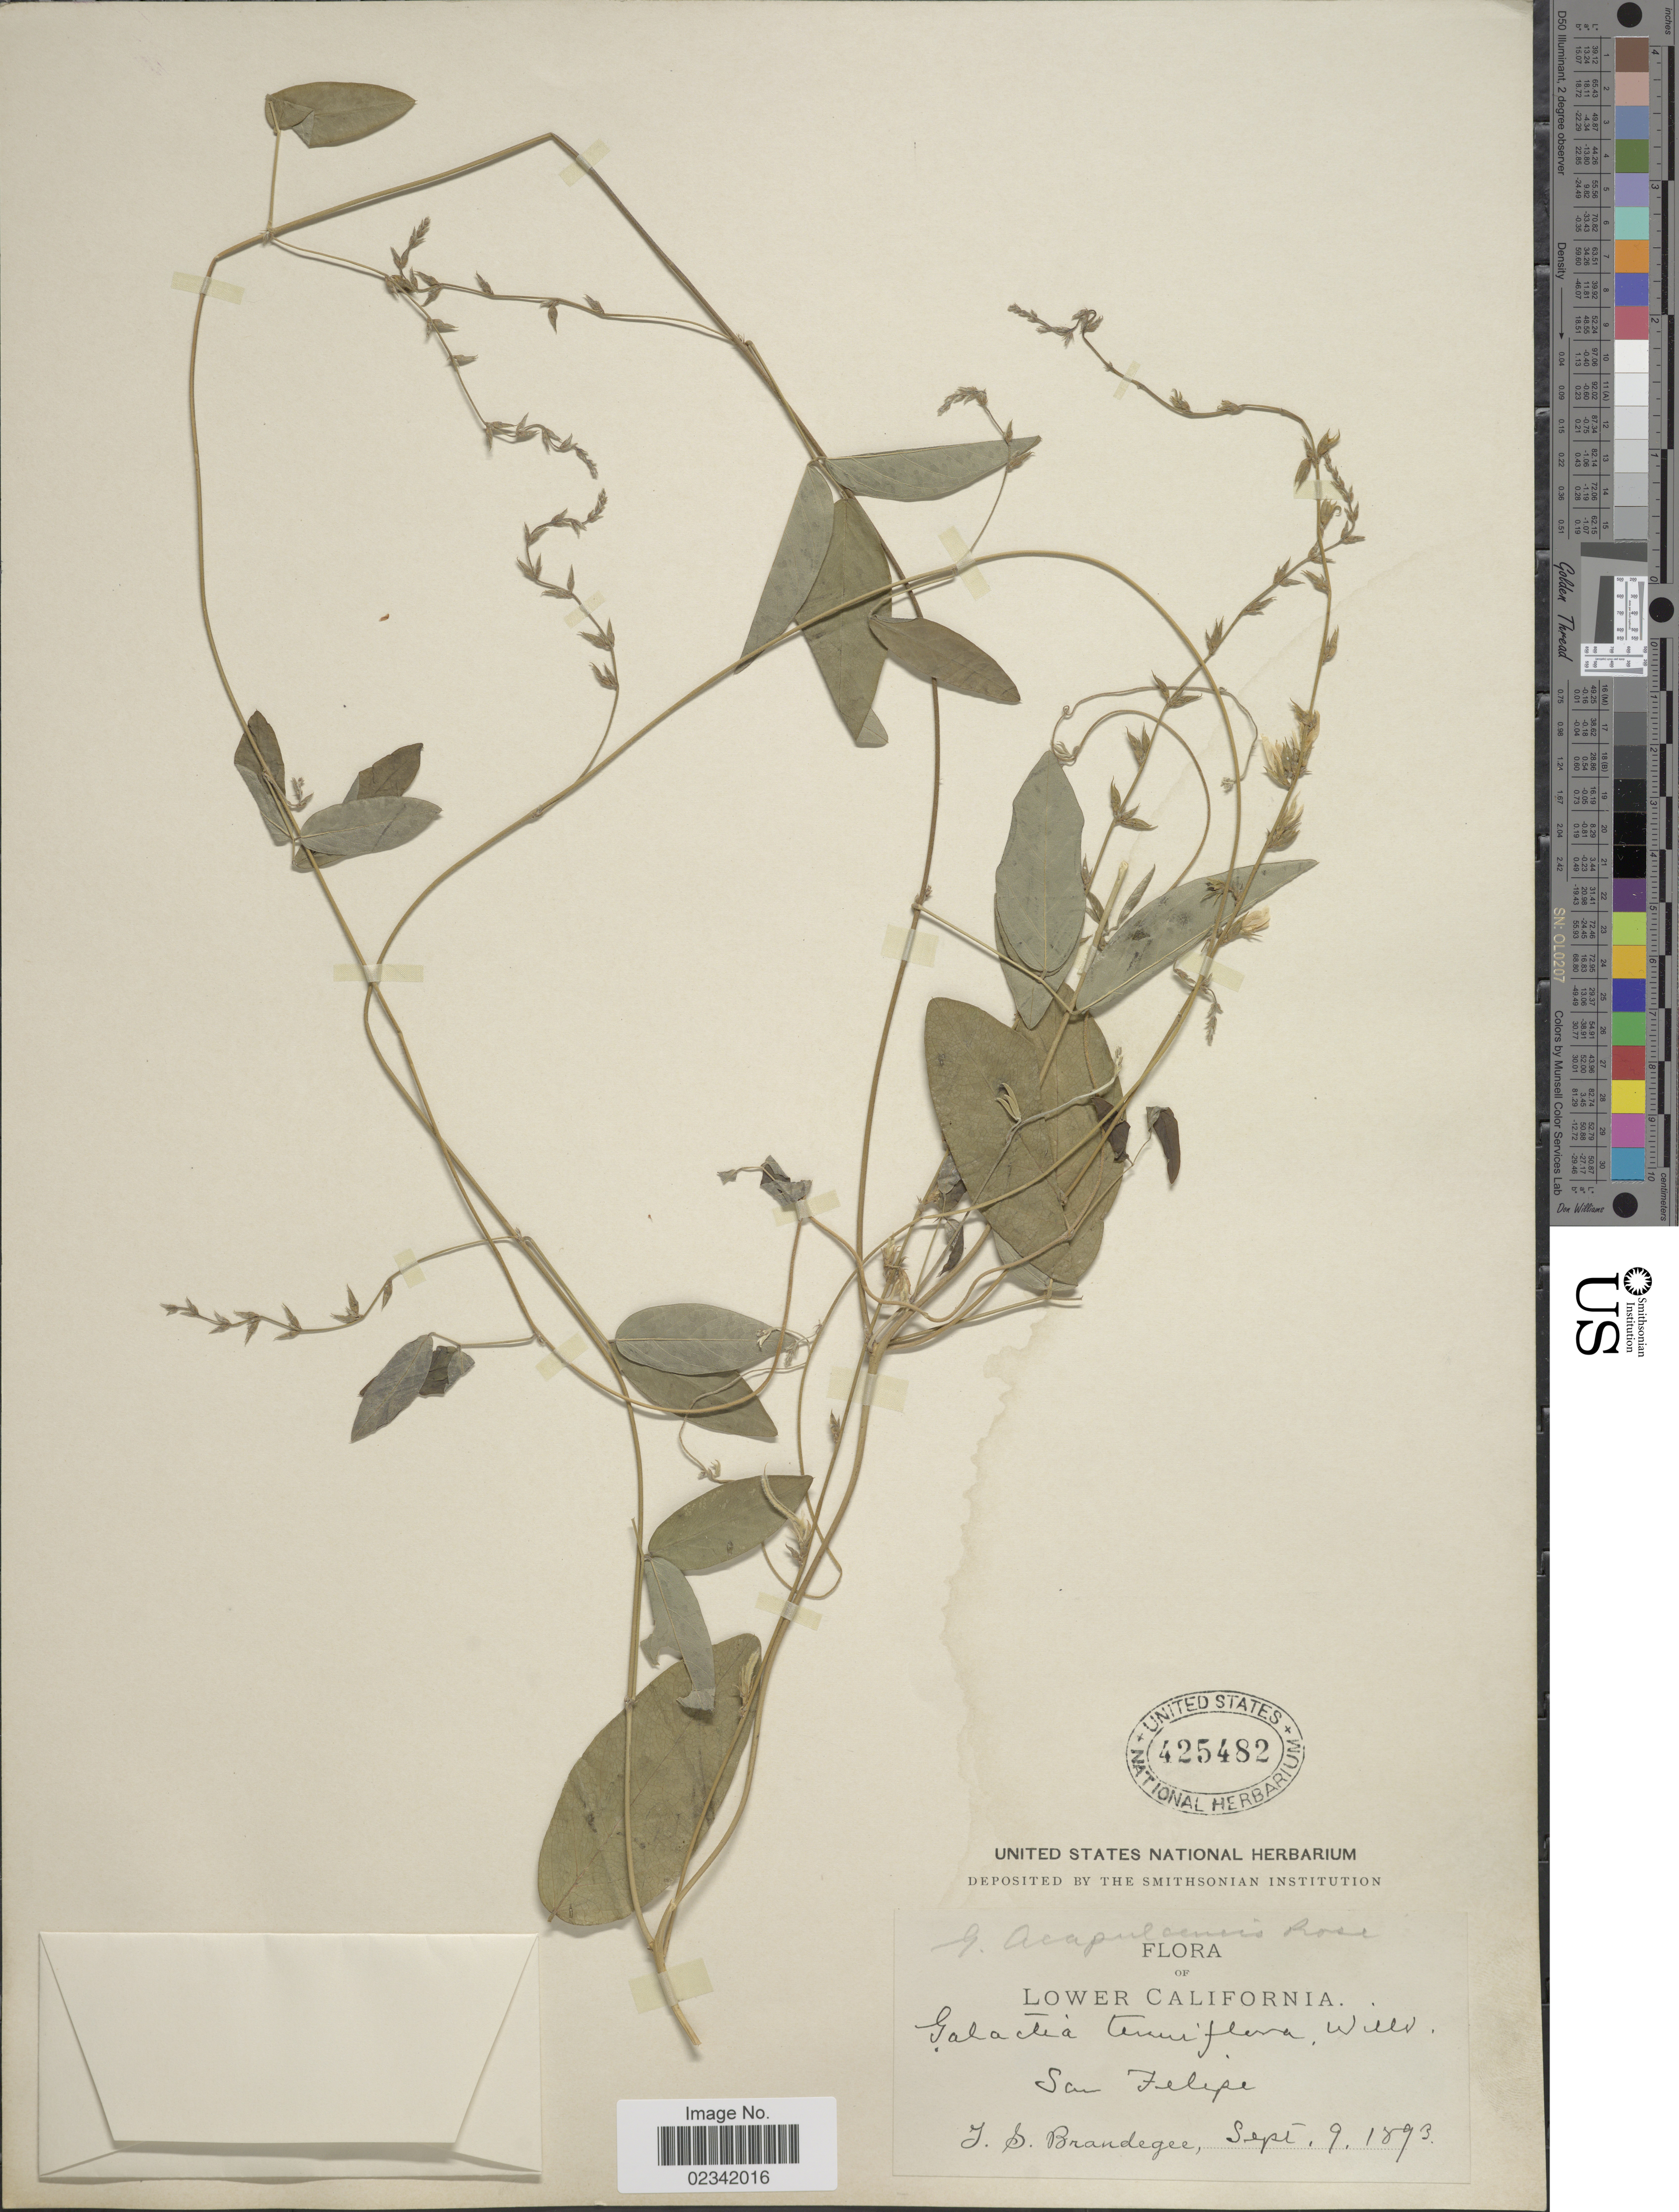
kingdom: Plantae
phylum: Tracheophyta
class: Magnoliopsida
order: Fabales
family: Fabaceae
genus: Galactia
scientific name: Galactia acapulcensis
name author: Rose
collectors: T. S. Brandegee (herbarium)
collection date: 1893-09-09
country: Mexico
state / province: Baja California Norte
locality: Lower California, San Felipe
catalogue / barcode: US 425482